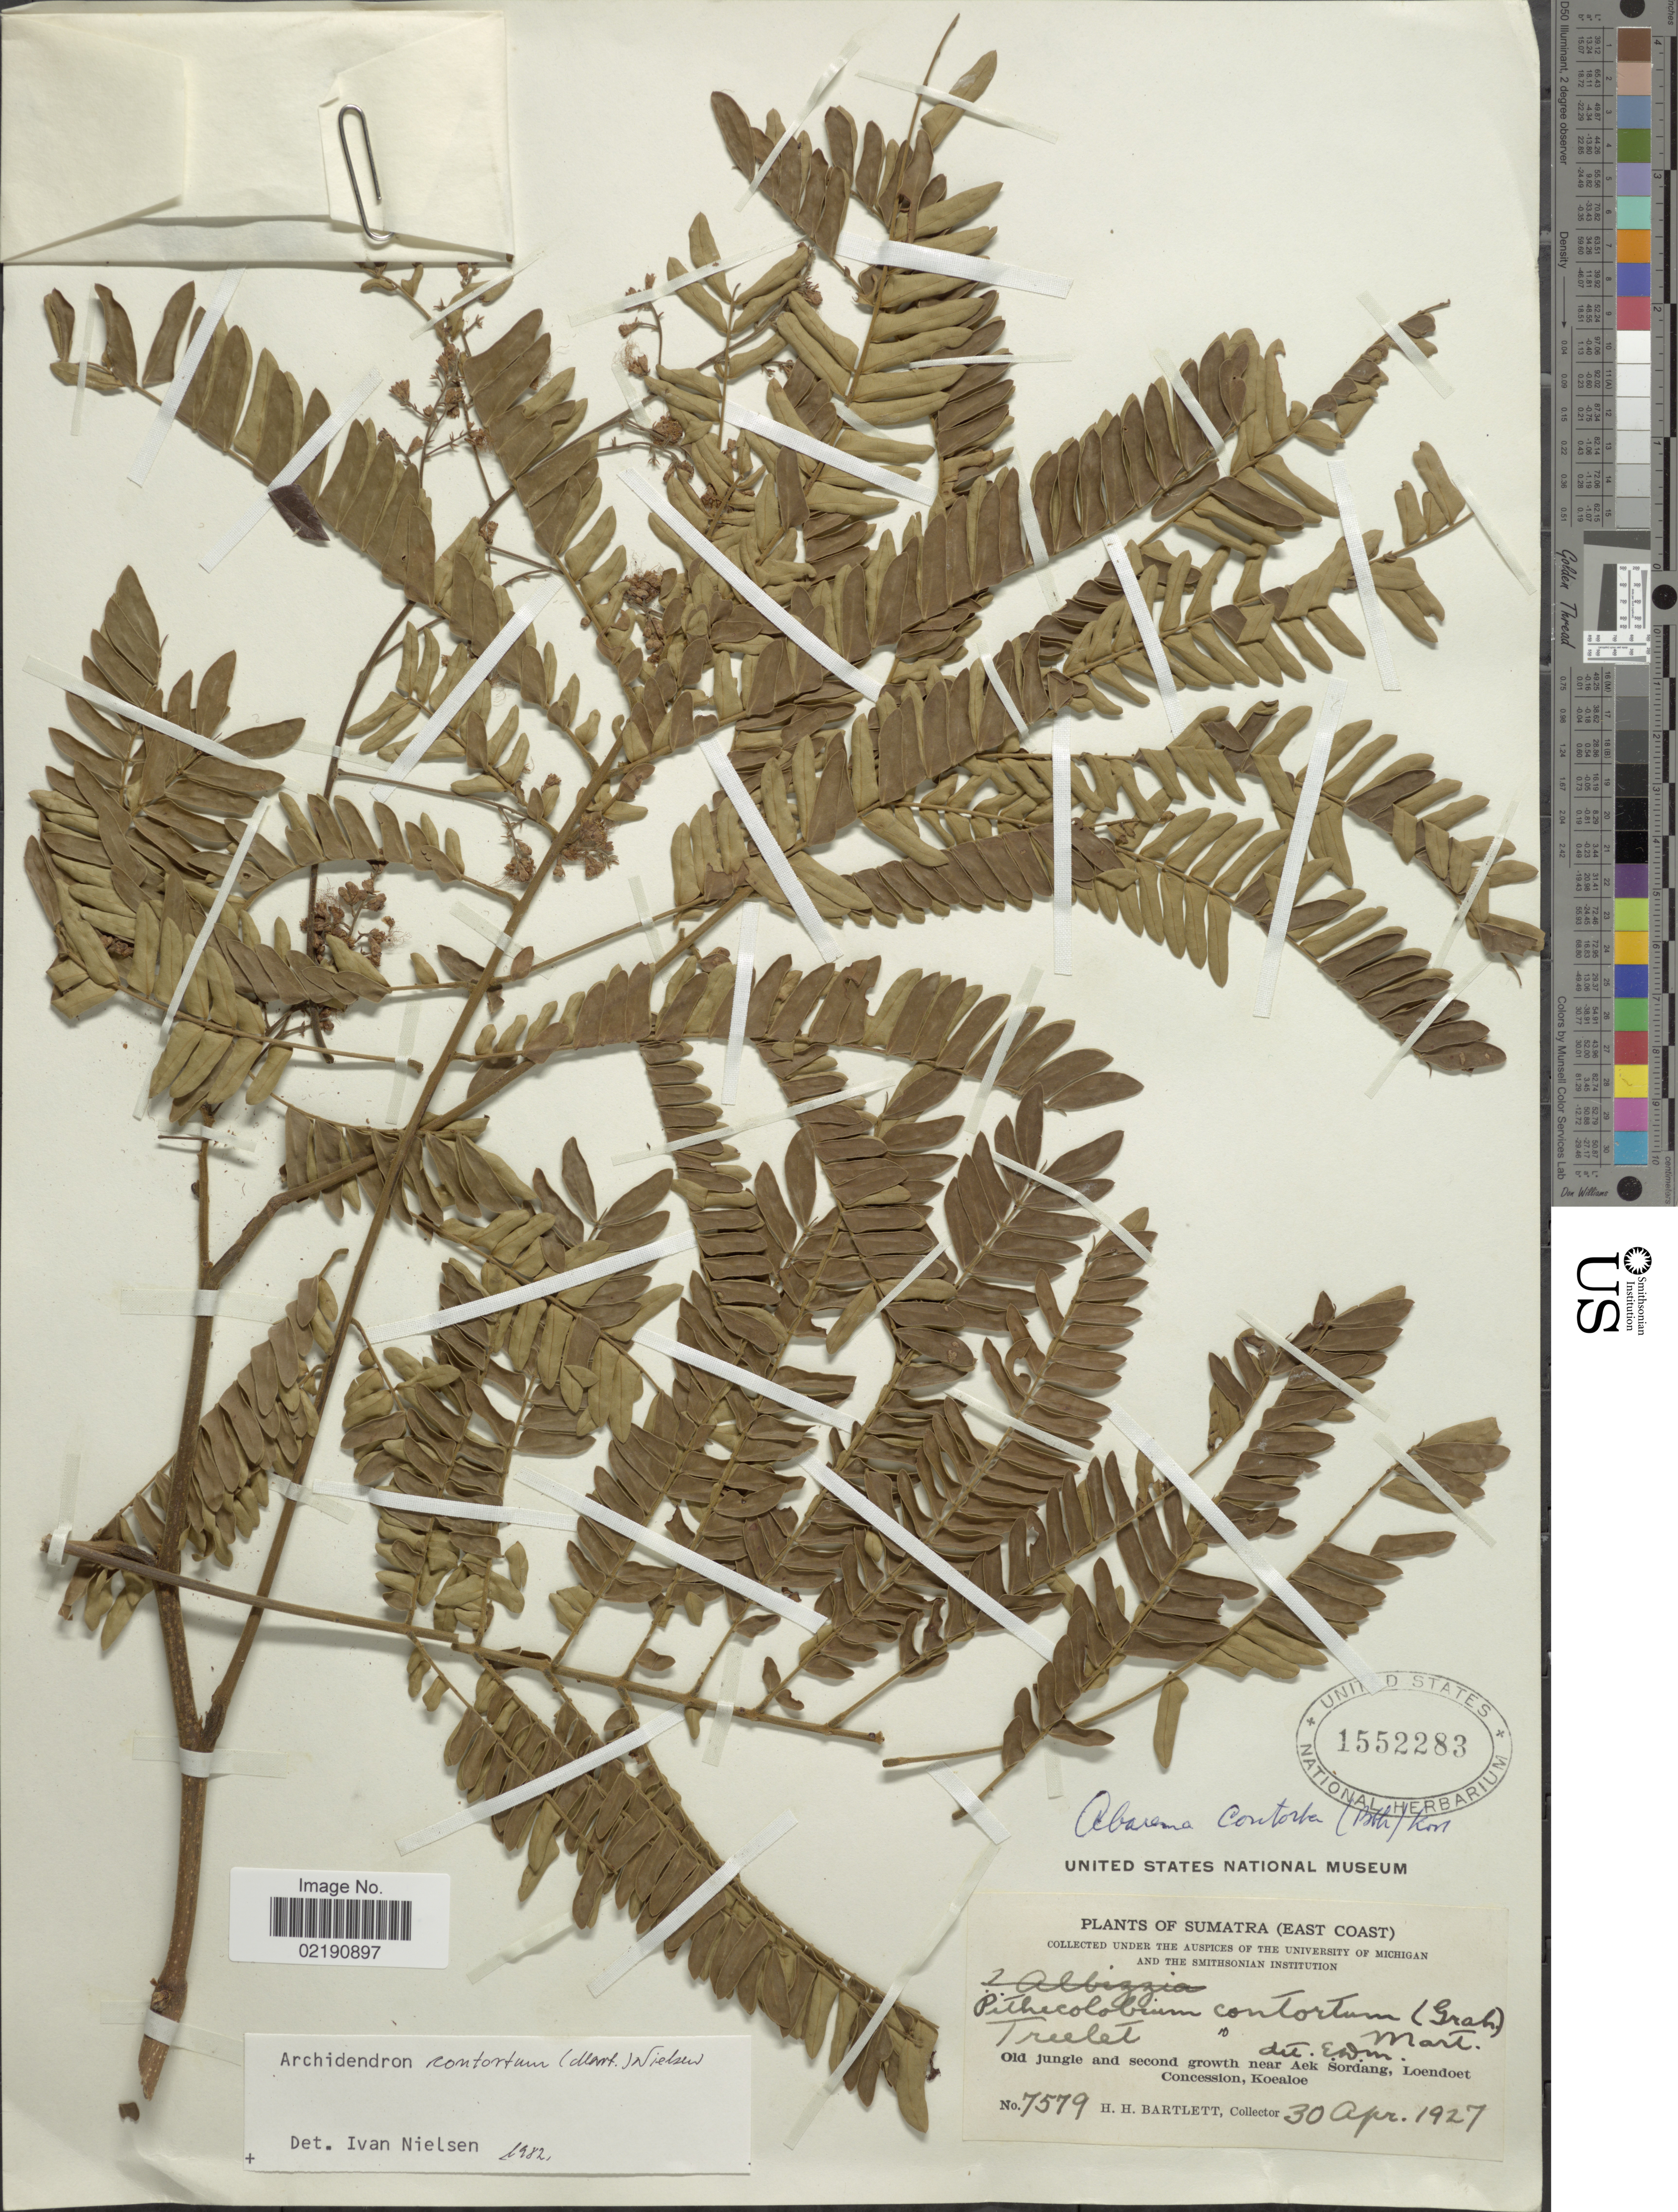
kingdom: Plantae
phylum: Tracheophyta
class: Magnoliopsida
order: Fabales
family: Fabaceae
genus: Archidendron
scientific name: Archidendron contortum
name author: (C. Mart.) I.C. Nielsen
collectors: H. H. Bartlett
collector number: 7579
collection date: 1927-04-30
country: Indonesia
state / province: Sumatra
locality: (East Coast), old jungle and second growth near Aek Sordang, Loendoet Concession, Koealoe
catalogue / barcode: US 1552283